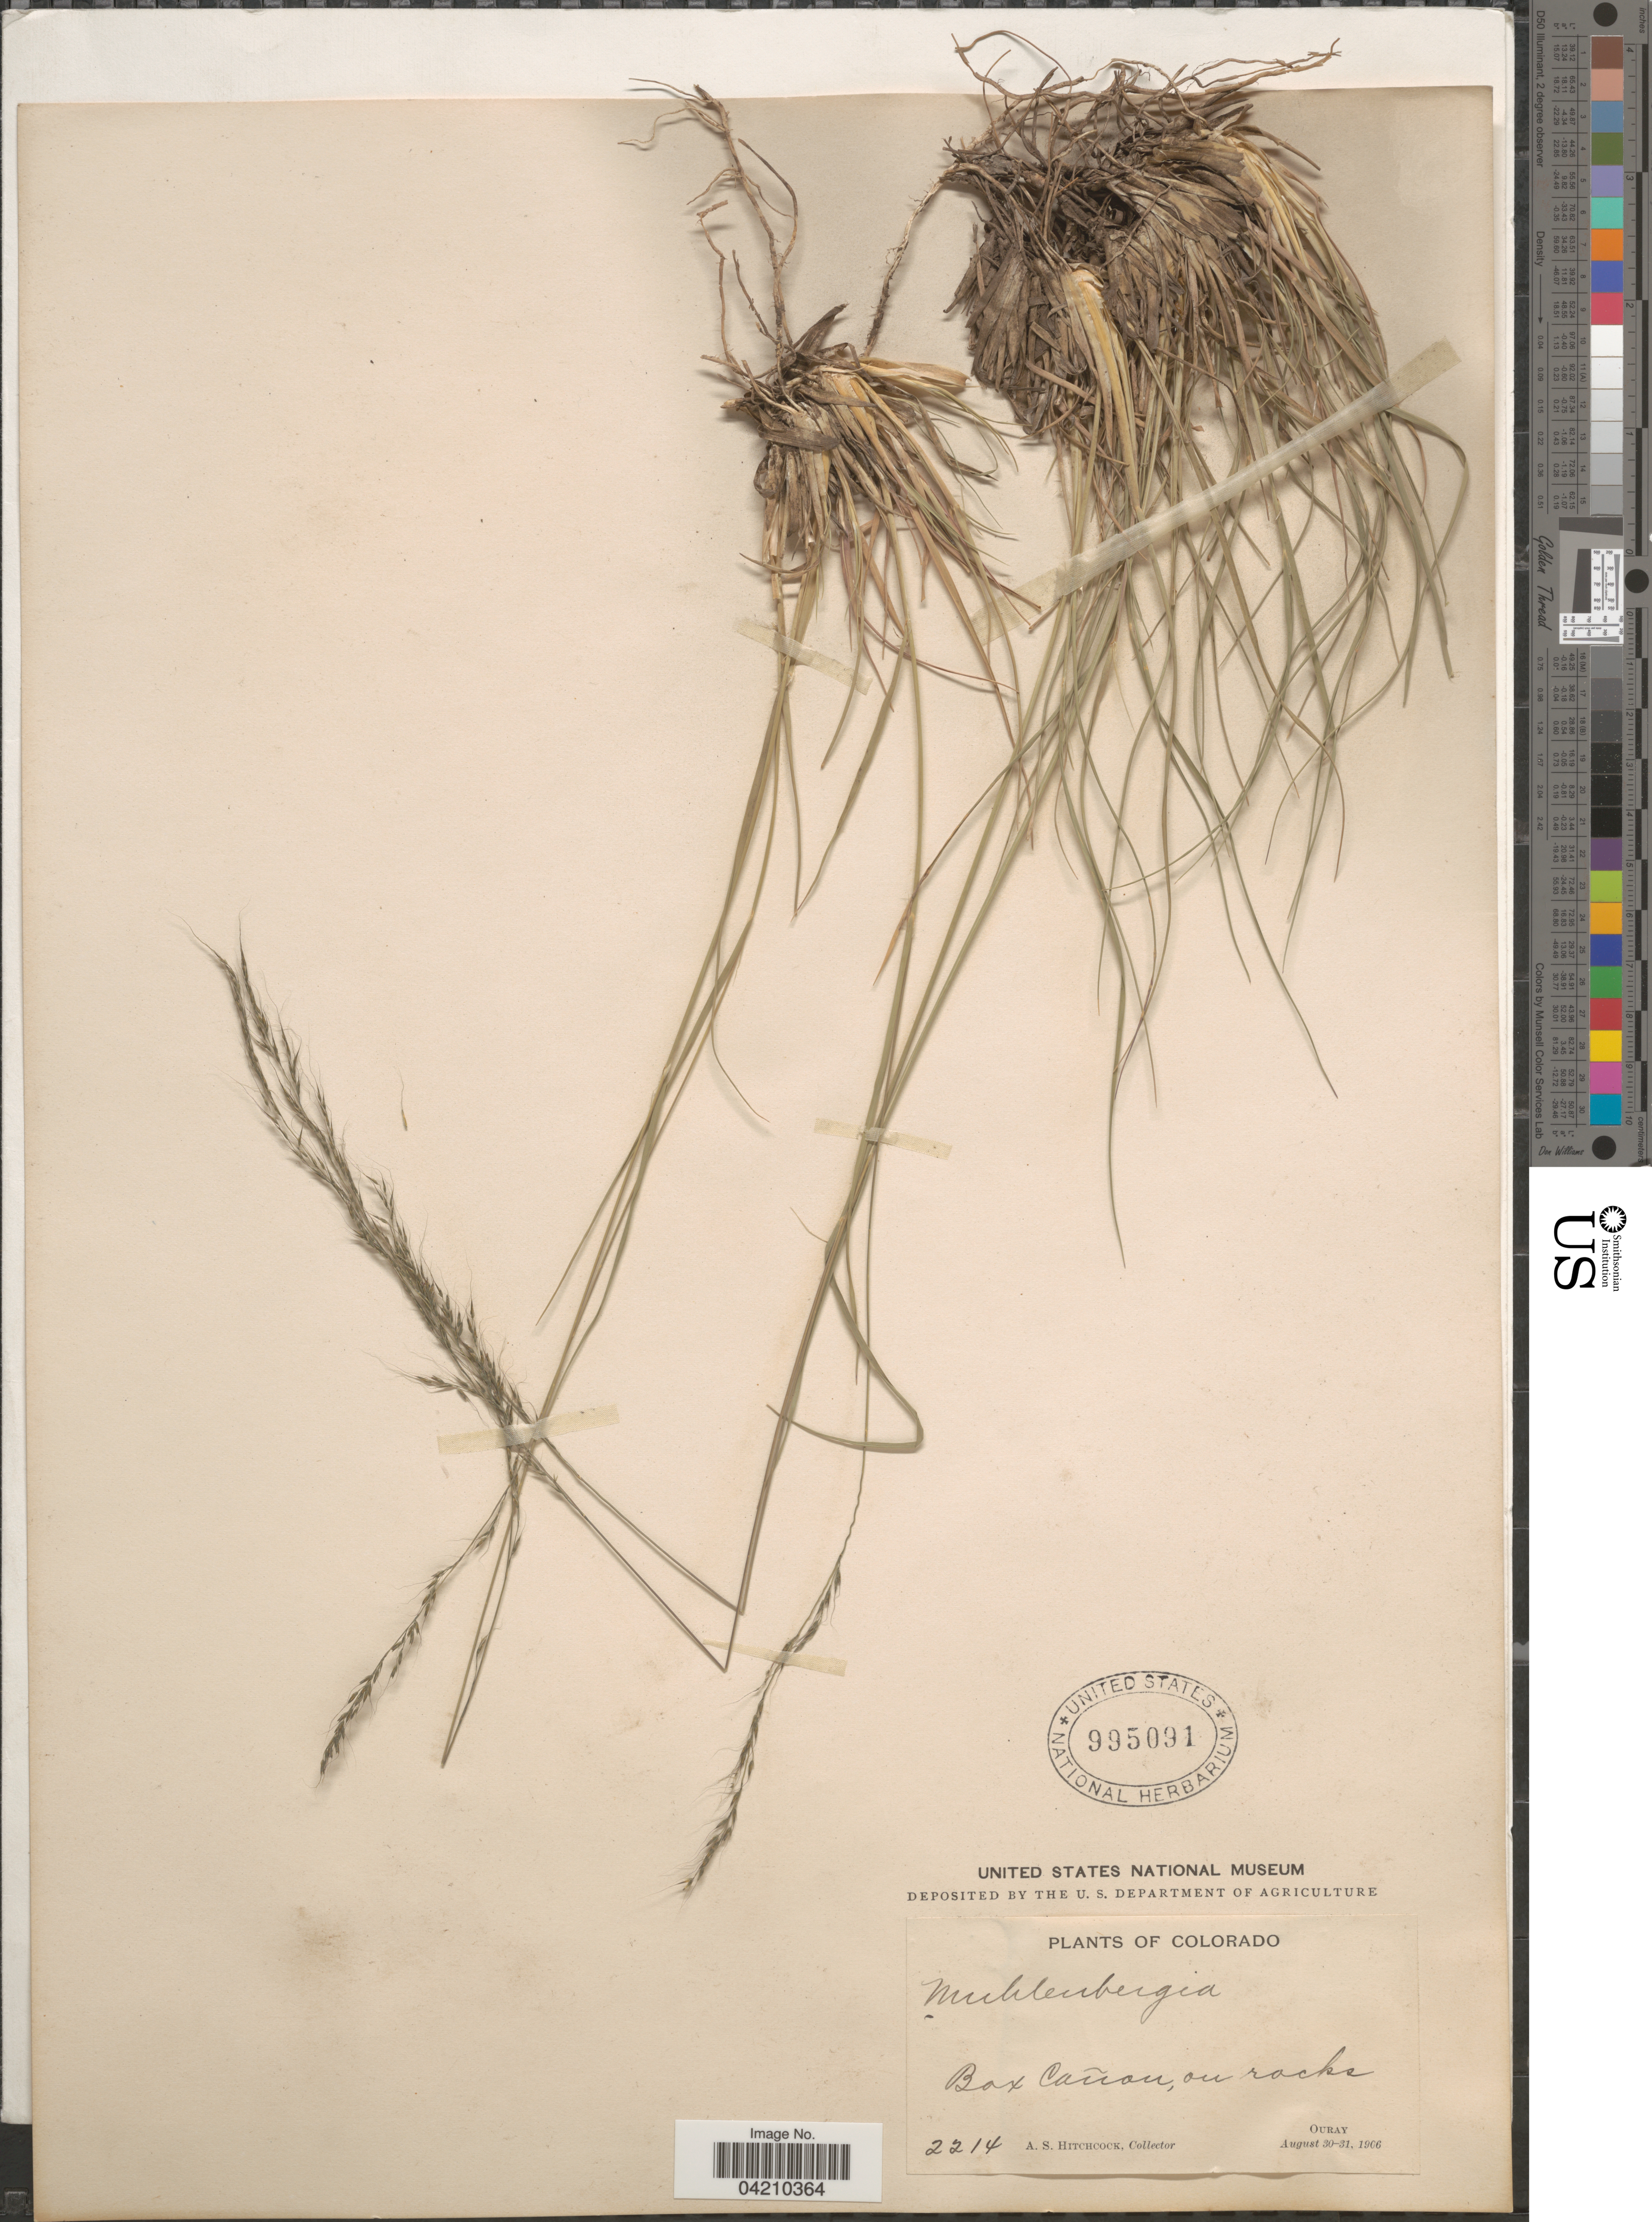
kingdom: Plantae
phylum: Tracheophyta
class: Liliopsida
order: Poales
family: Poaceae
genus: Muhlenbergia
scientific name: Muhlenbergia montana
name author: (Nutt.) Hitchc.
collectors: A. S. Hitchcock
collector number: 2214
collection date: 1906-08-30/1906-08-31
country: United States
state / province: Colorado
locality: Box Cañon. Ouray.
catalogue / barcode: US 995091